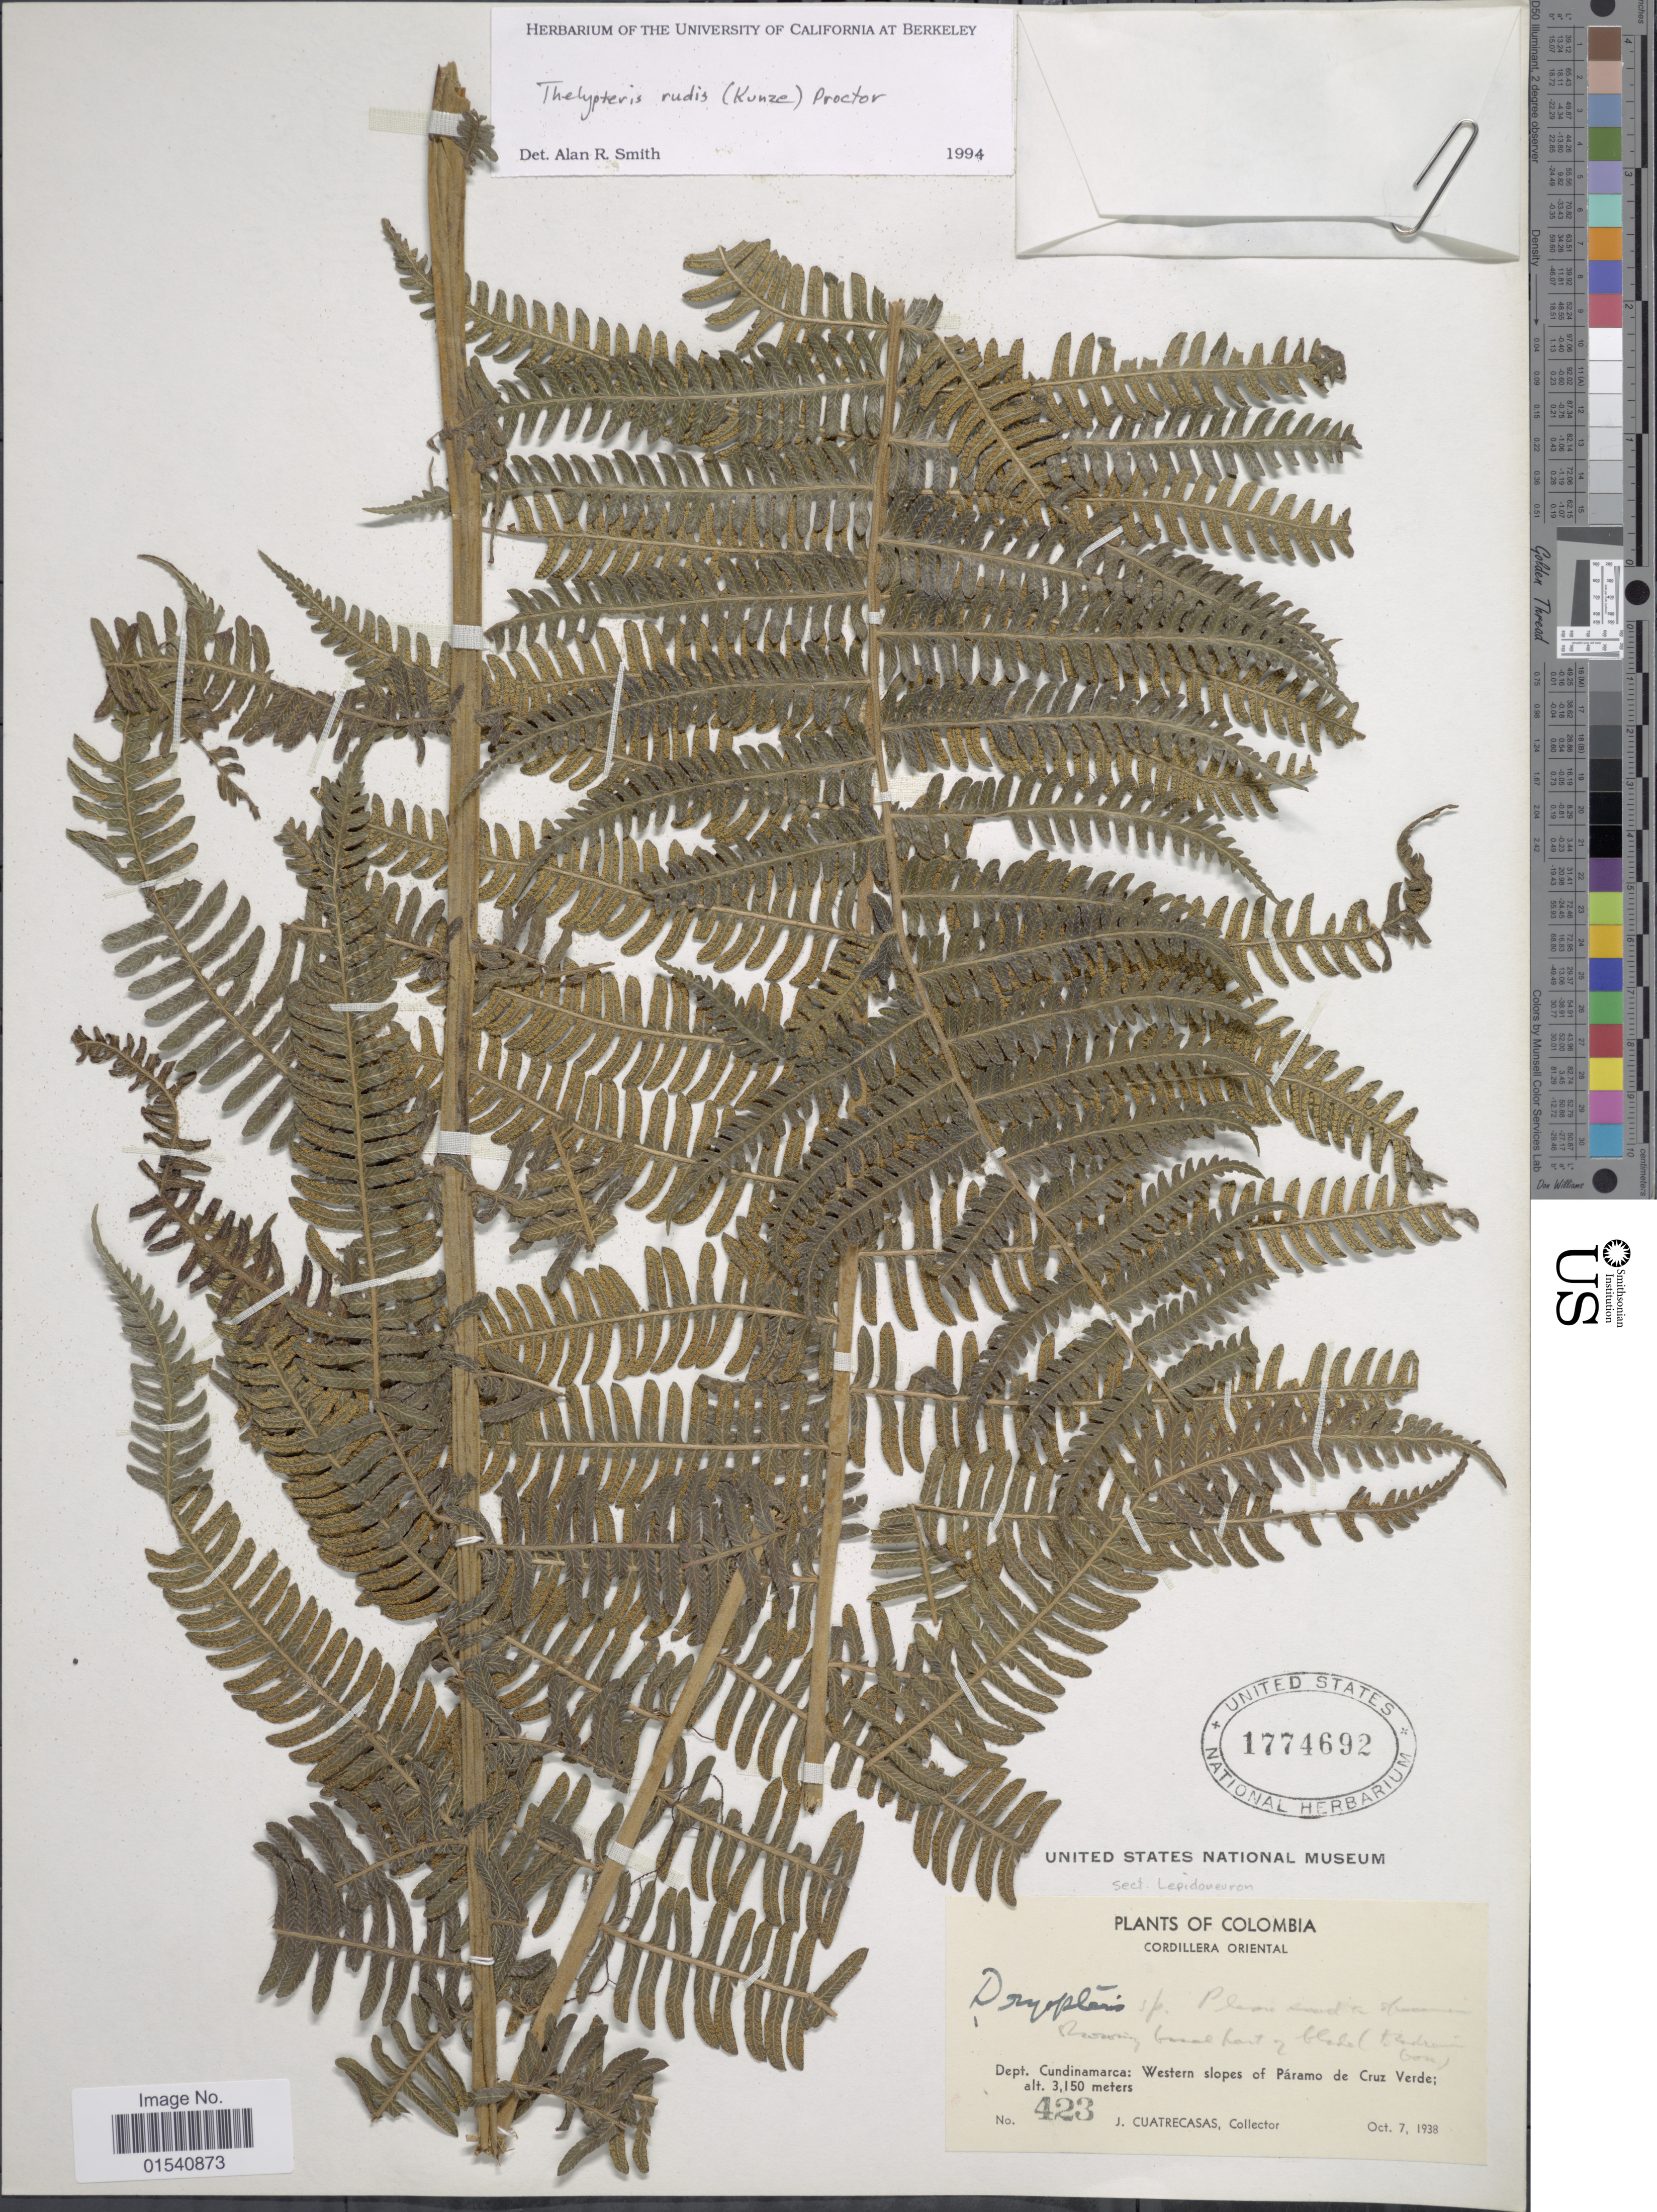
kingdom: Plantae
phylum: Tracheophyta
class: Polypodiopsida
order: Polypodiales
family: Thelypteridaceae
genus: Amauropelta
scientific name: Amauropelta rudis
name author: (Kunze) Pic. Serm.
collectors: J. Cuatrecasas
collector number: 423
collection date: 1938-10-07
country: Colombia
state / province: Cundinamarca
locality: Dept. Cundinamarca: Western slopes of Páramo de Cruz Verde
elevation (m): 3150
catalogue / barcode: US 1774692